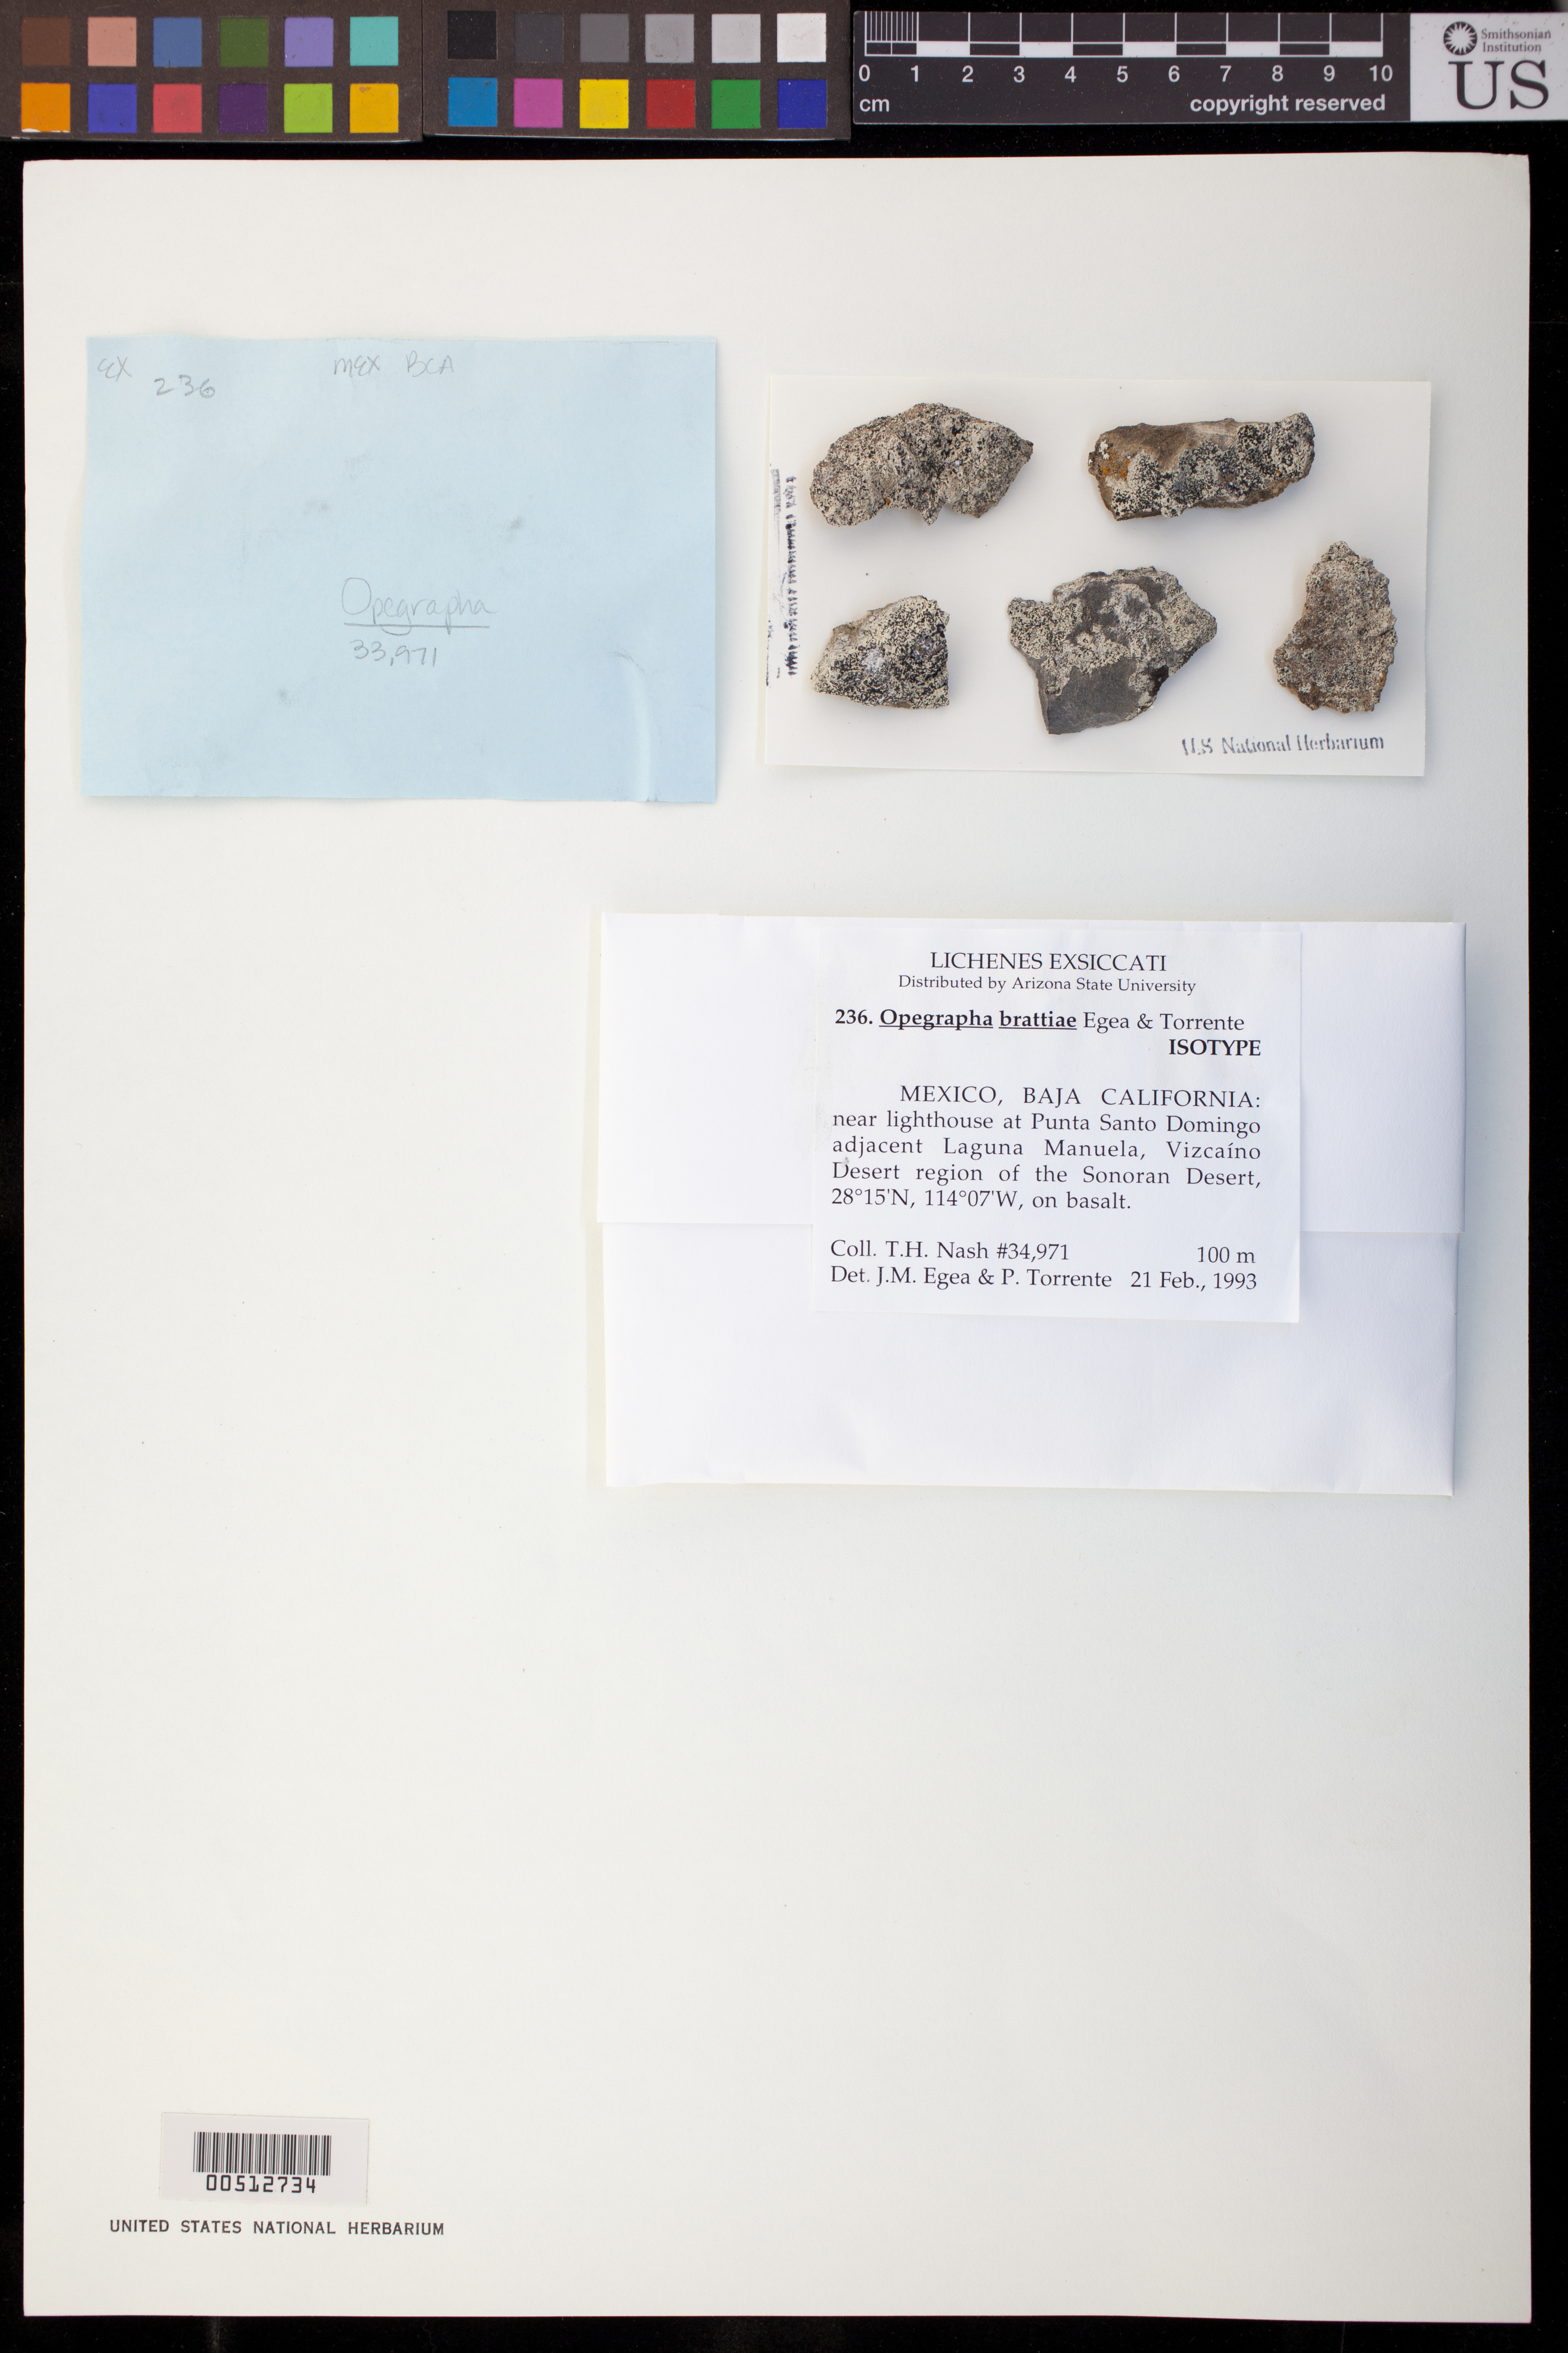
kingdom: Fungi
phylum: Ascomycota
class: Arthoniomycetes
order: Arthoniales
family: Opegraphaceae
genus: Opegrapha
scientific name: Opegrapha brattiae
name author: Egea & Torrente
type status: Isotype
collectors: T. H. Nash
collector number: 34971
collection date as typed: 21 Feb 1993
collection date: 1993-02-21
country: Mexico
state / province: Baja California Norte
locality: Near lighthouse at Punta Santo Domingo, adjacent Laguna Manuela, Vizcaino Desert region of Sonoran Desert.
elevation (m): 100